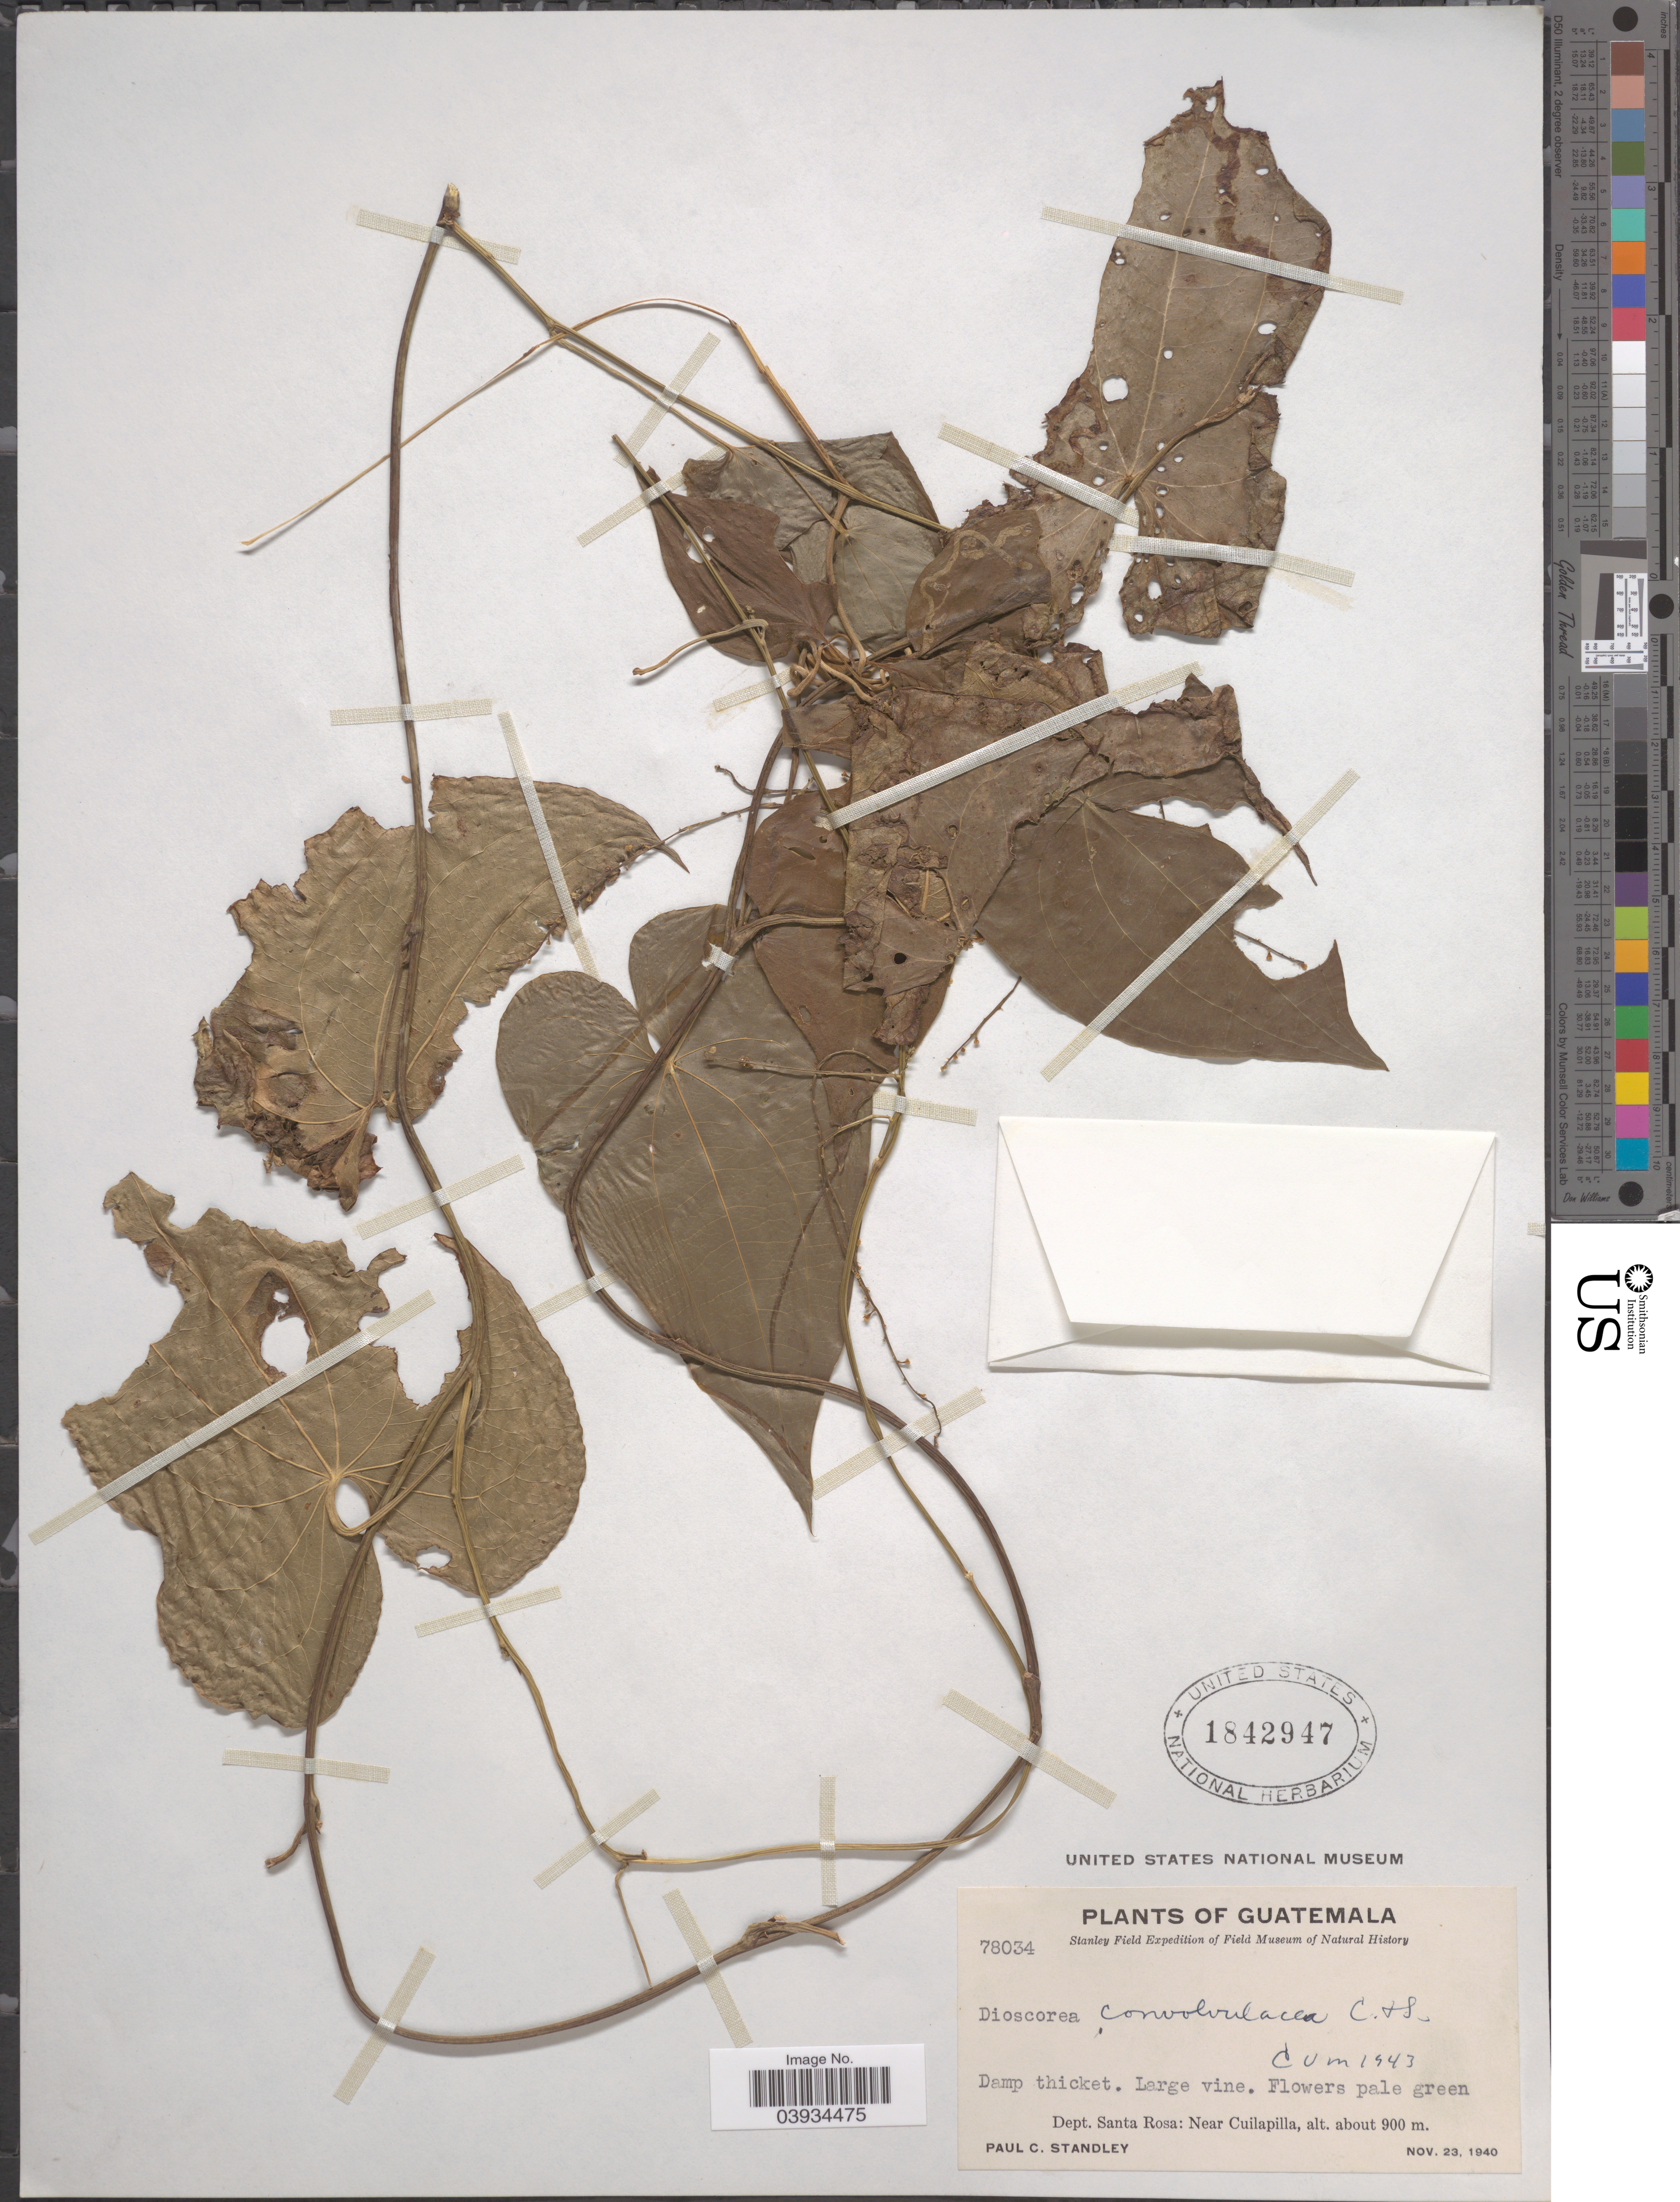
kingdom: Plantae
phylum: Tracheophyta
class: Liliopsida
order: Dioscoreales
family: Dioscoreaceae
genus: Dioscorea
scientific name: Dioscorea convolvulacea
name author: Schltdl. & Cham.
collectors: P. C. Standley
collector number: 78034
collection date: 1940-11-23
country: Guatemala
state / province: Santa Rosa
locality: Dept. Santa Rosa: Near Cuilapilla.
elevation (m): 900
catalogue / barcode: US 1842947